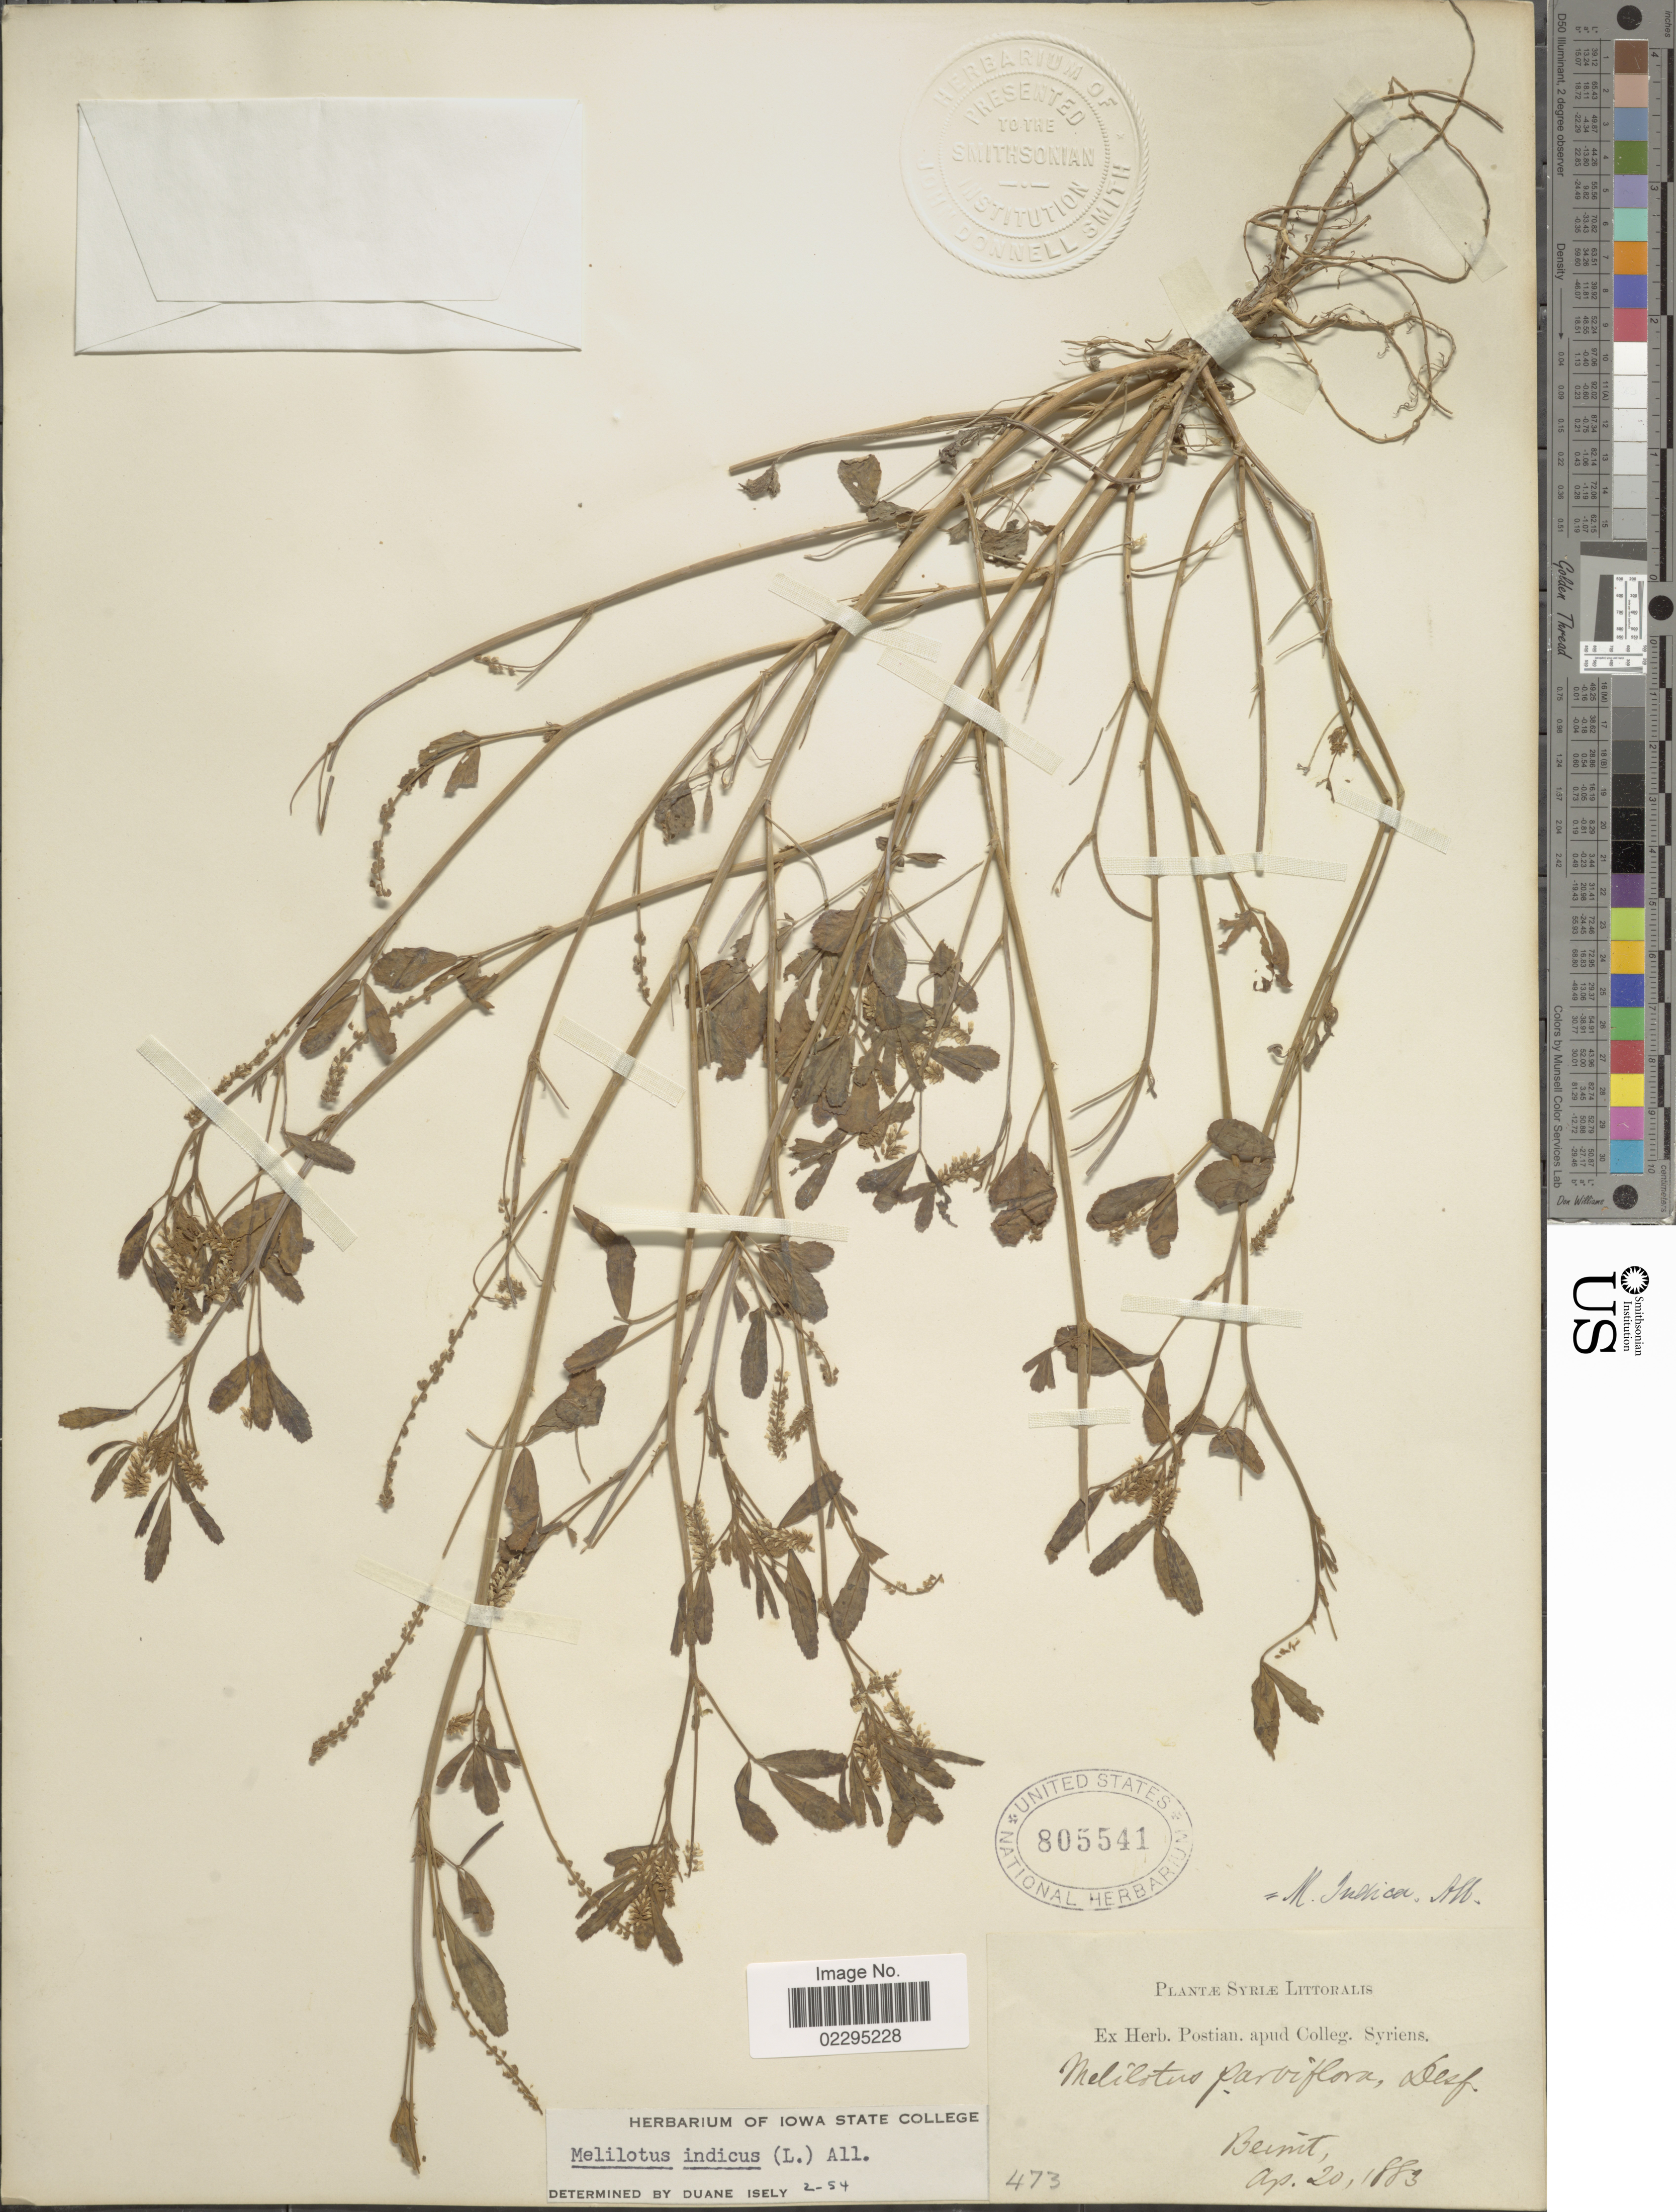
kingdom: Plantae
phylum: Tracheophyta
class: Magnoliopsida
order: Fabales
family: Fabaceae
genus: Melilotus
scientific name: Melilotus indicus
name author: (L.) All.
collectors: ex herb. Postian. apud Colleg. Syriens. Protest. USE "Fannie P. A. Shepard" (10308853) AS PRIMARY COLLECTOR INSTEAD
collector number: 473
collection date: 1883-04-20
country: Lebanon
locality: Syriae Littoralis, Beirut.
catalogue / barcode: US 805541